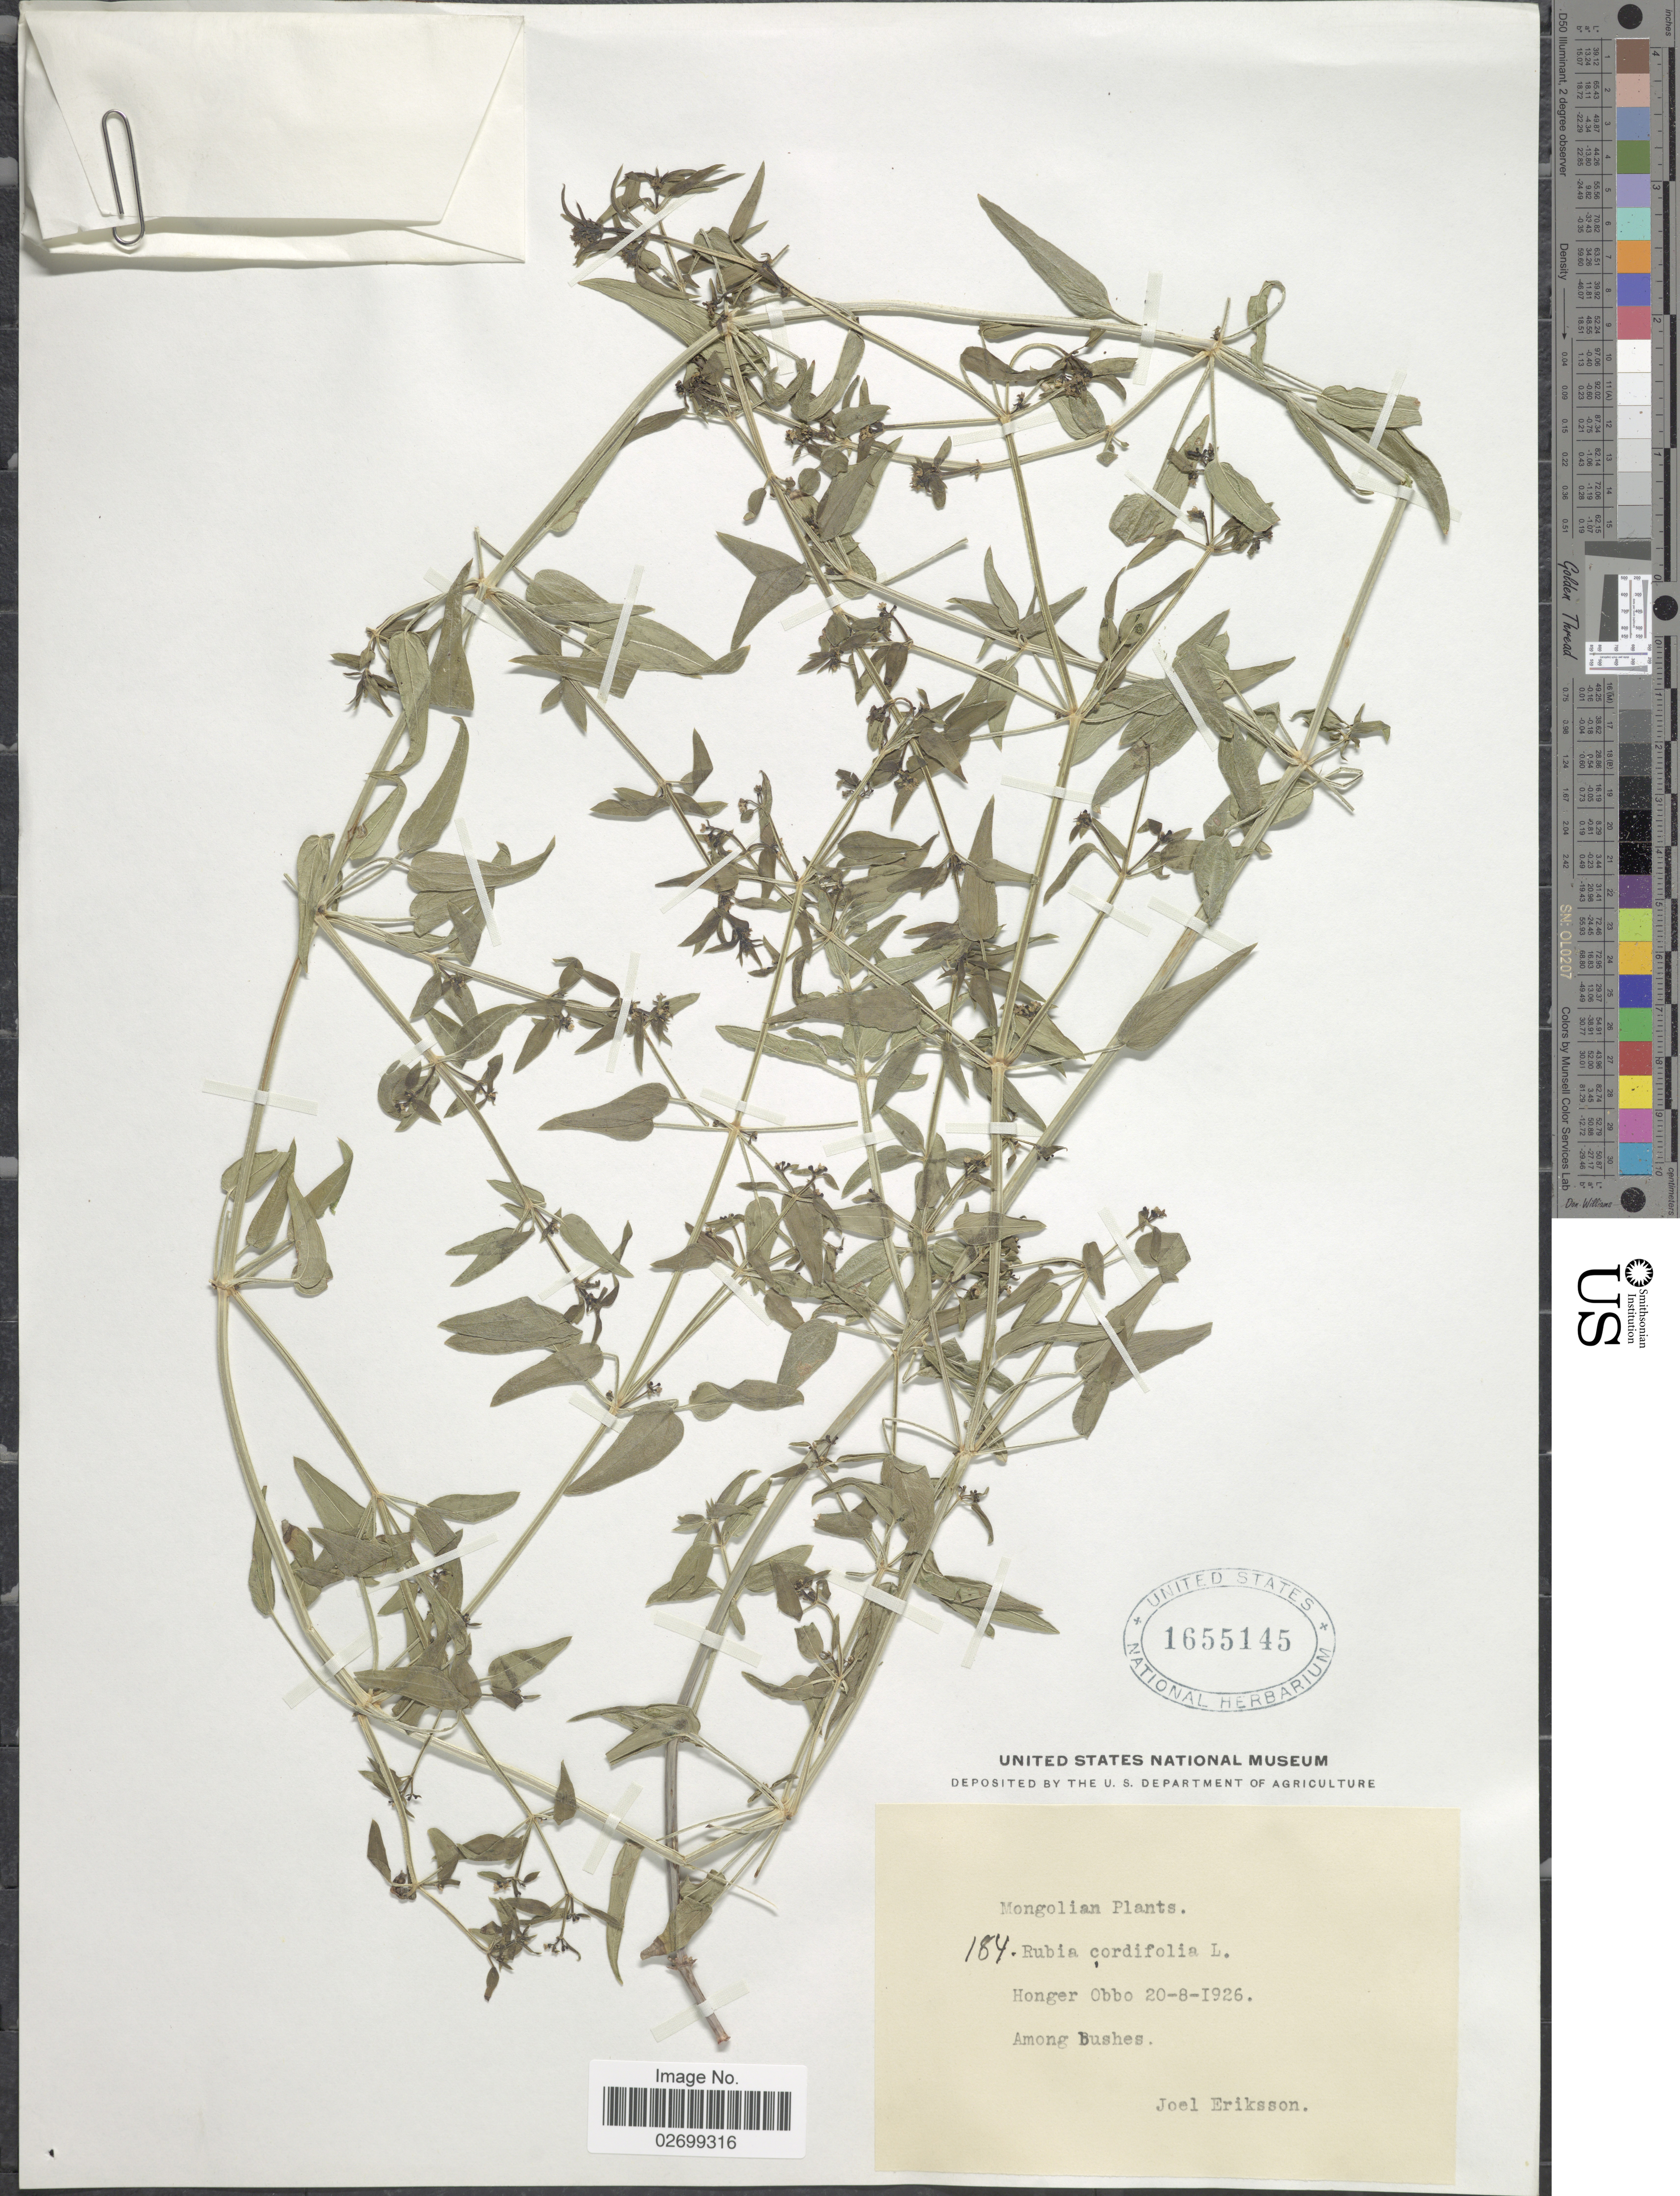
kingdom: Plantae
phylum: Tracheophyta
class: Magnoliopsida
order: Gentianales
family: Rubiaceae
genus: Rubia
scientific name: Rubia cordifolia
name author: L.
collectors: J. Eriksson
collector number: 184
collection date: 1926-08-20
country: China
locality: Mongolia, Honger Obbo, among bushes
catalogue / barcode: US 1655145